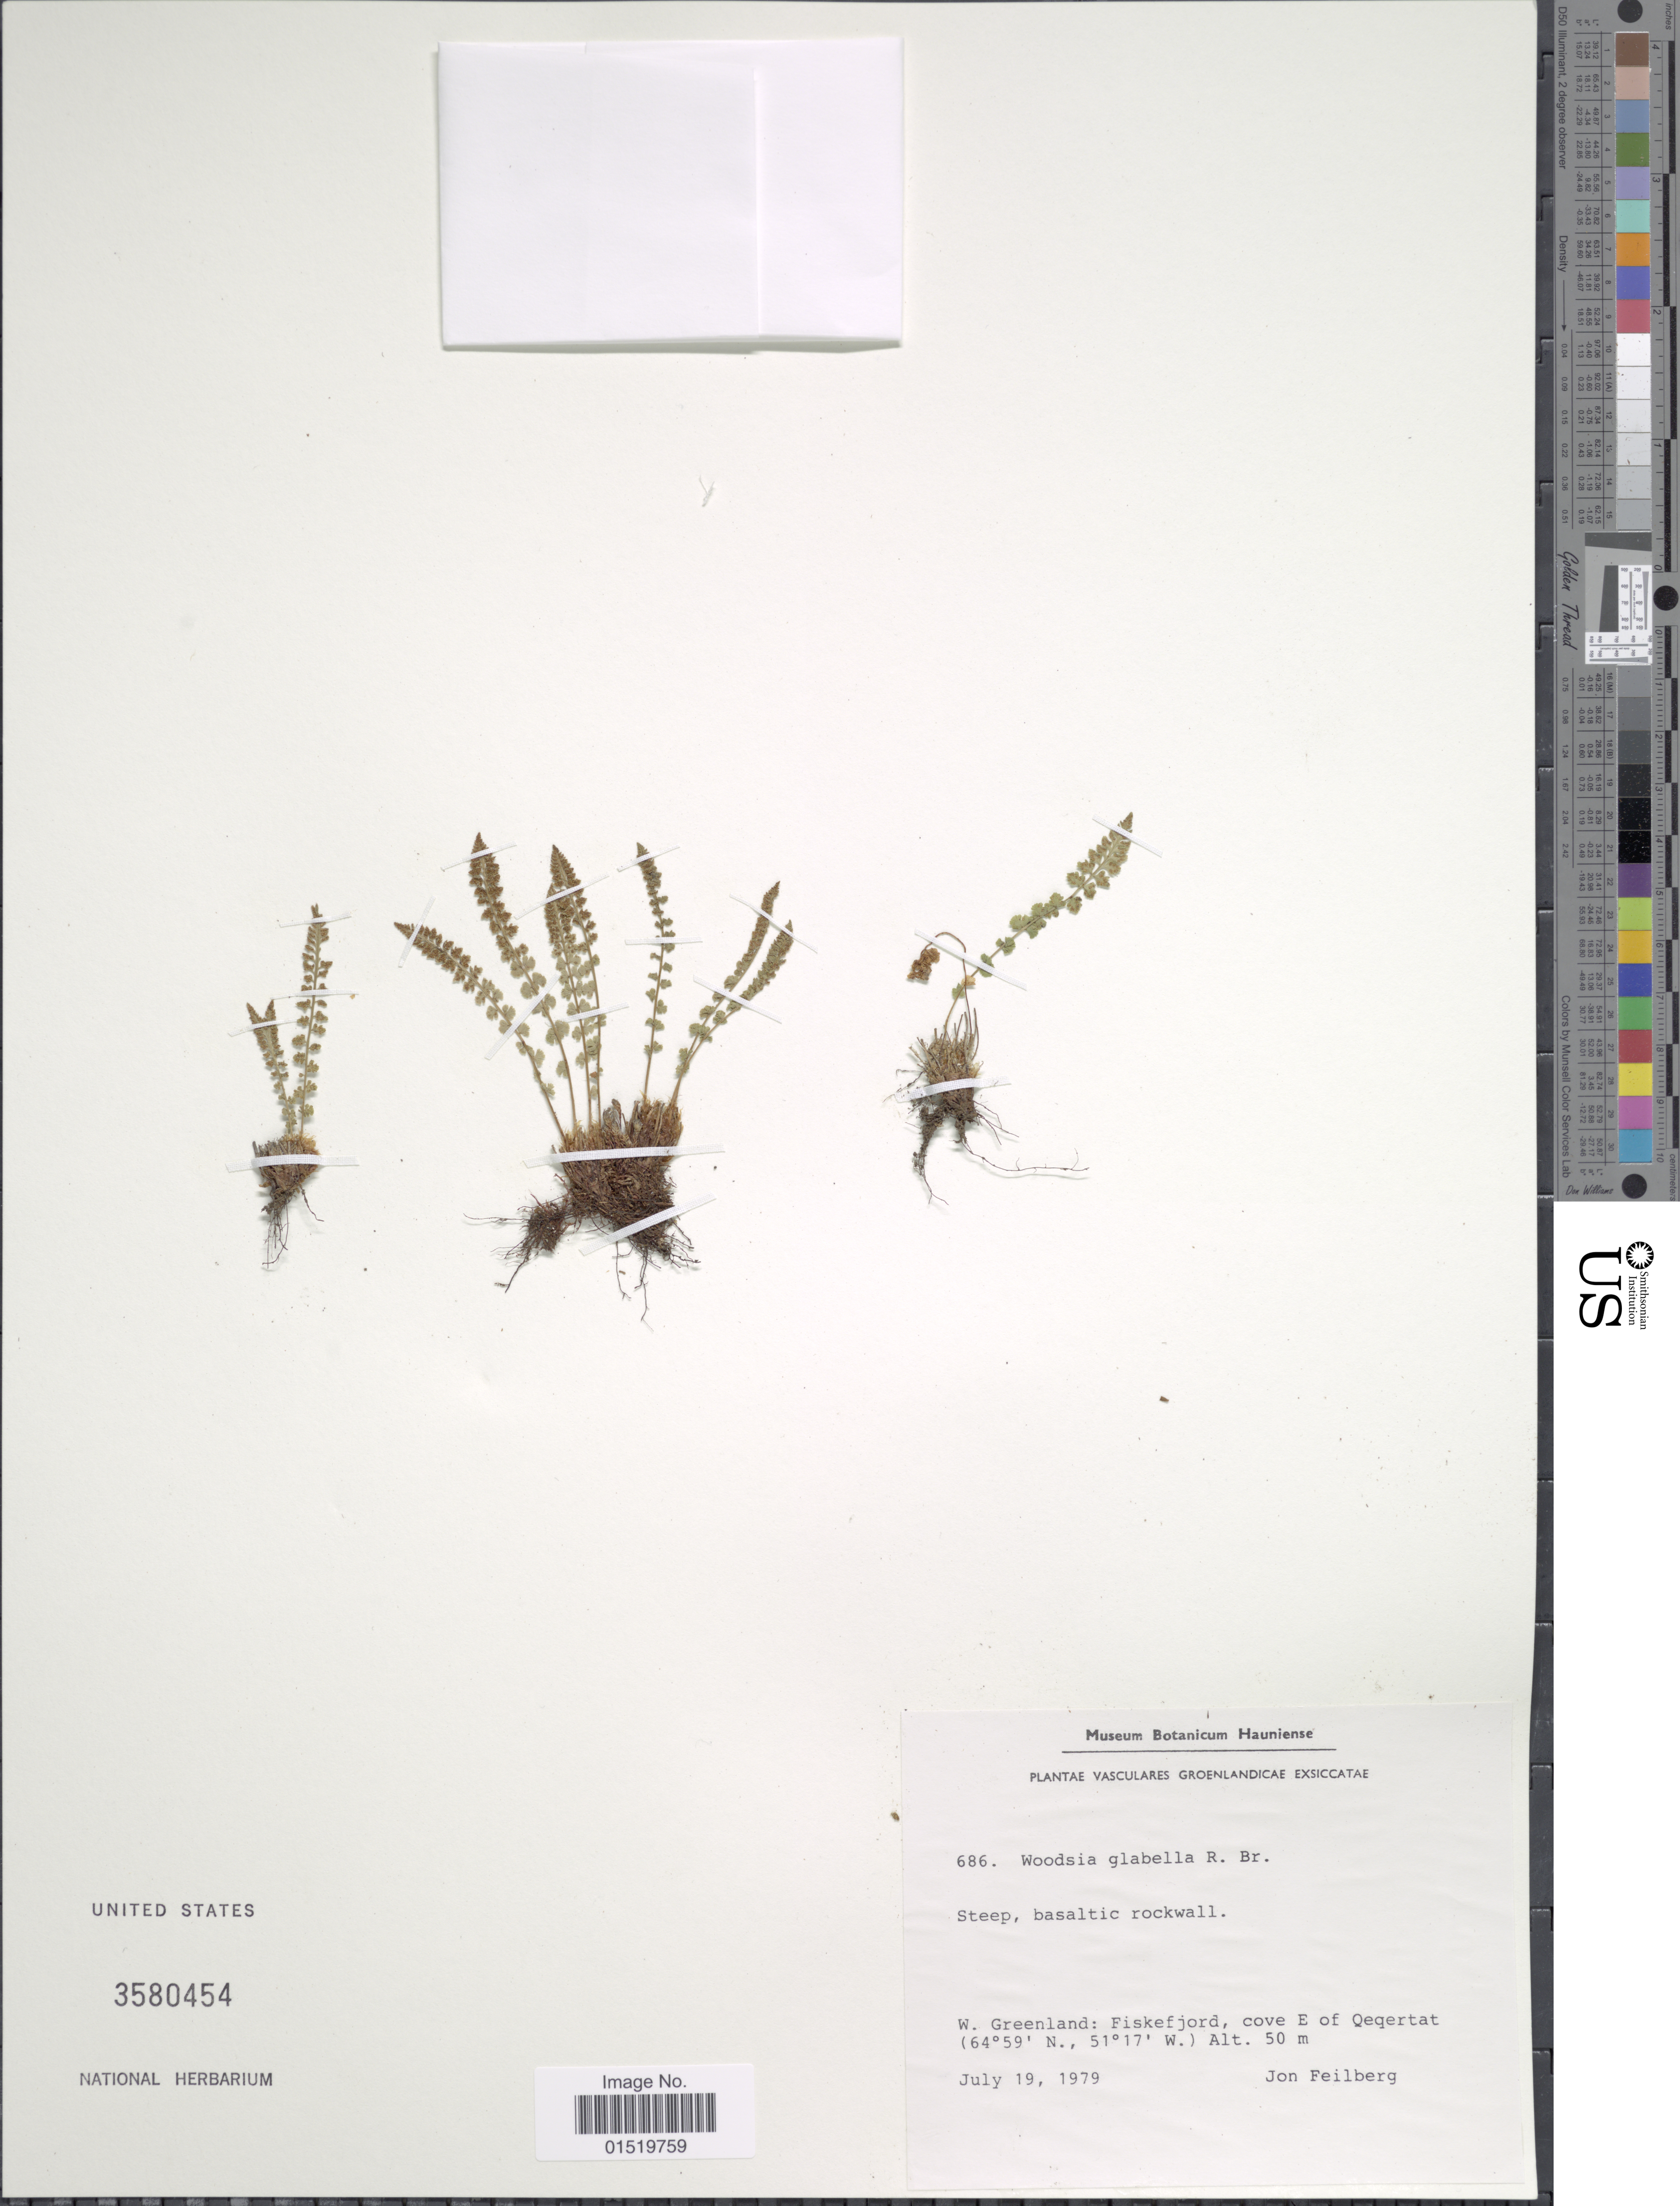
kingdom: Plantae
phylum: Tracheophyta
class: Polypodiopsida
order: Polypodiales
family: Woodsiaceae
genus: Woodsia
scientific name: Woodsia glabella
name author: R. Br.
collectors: J. Feilberg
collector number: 686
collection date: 1979-07-19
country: Greenland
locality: W. Greenland: Fiskefjord, cove E of Qequertat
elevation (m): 50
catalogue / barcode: US 3580454